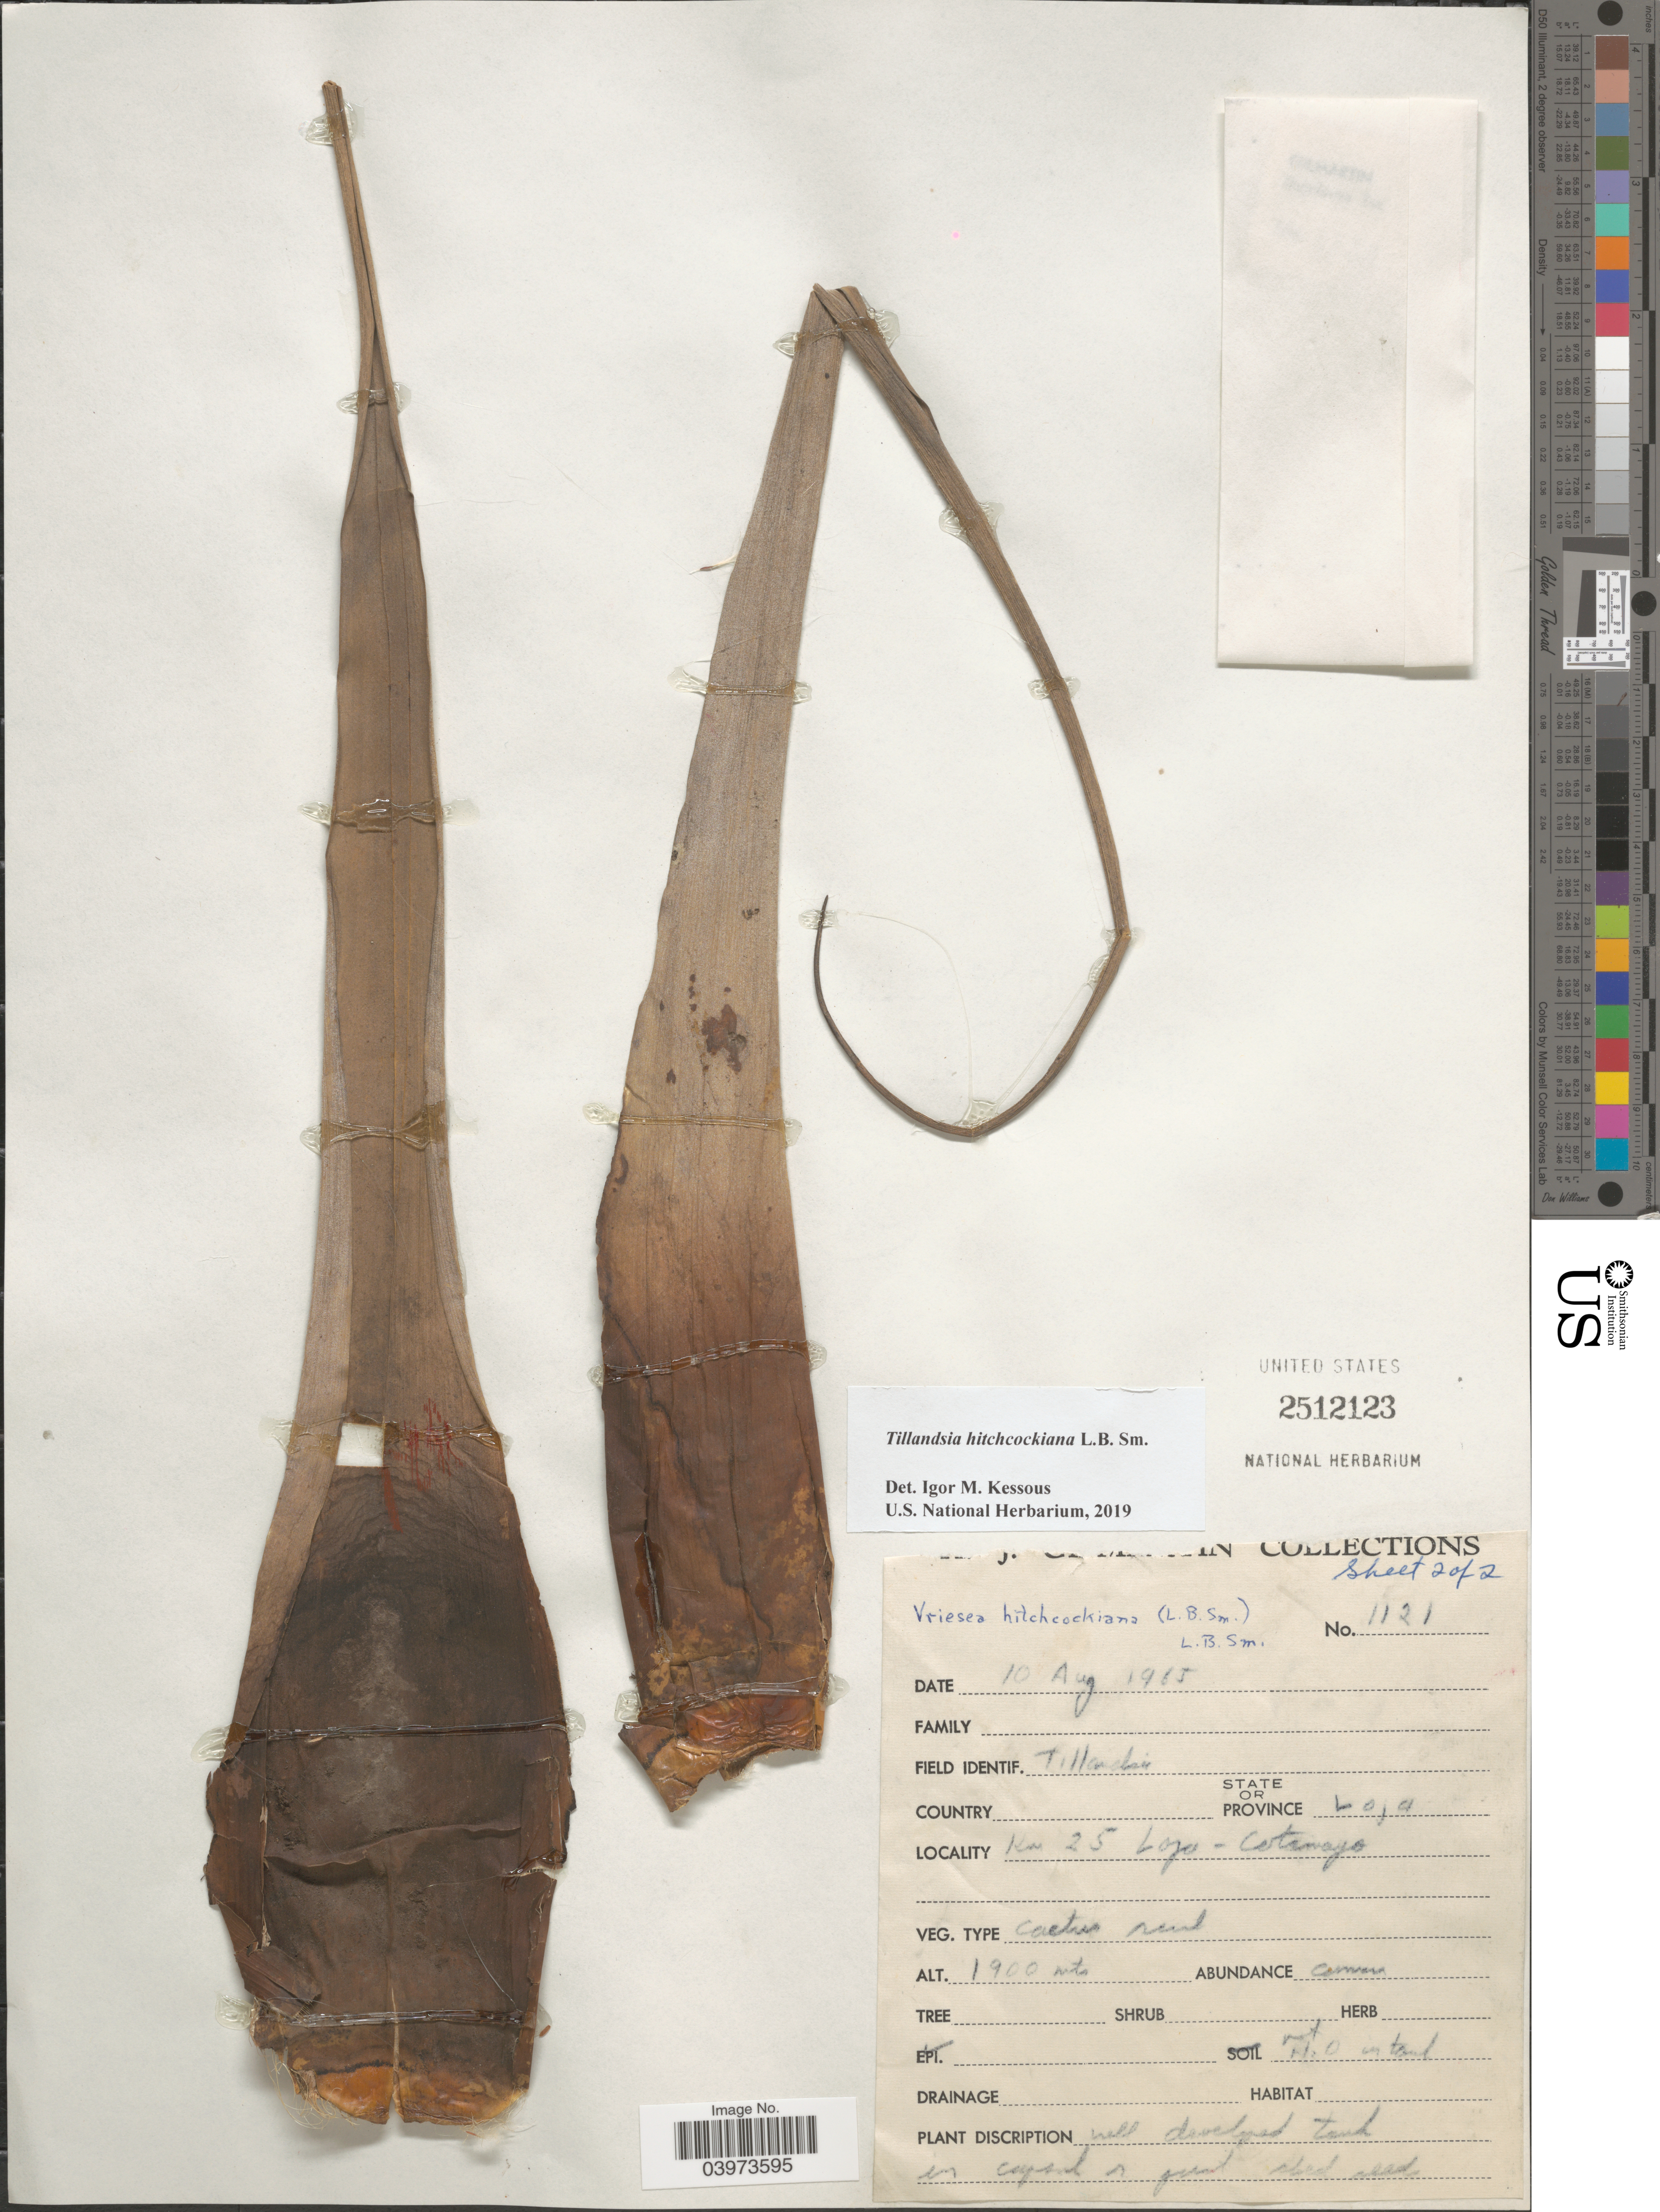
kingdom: Plantae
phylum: Tracheophyta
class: Liliopsida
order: Poales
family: Bromeliaceae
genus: Tillandsia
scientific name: Tillandsia hitchcockiana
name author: L.B. Sm.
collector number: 1121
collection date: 1965-08-10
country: Ecuador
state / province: Loja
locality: Km 25 Loja - Cotamayo.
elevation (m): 1900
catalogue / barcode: US 2512123